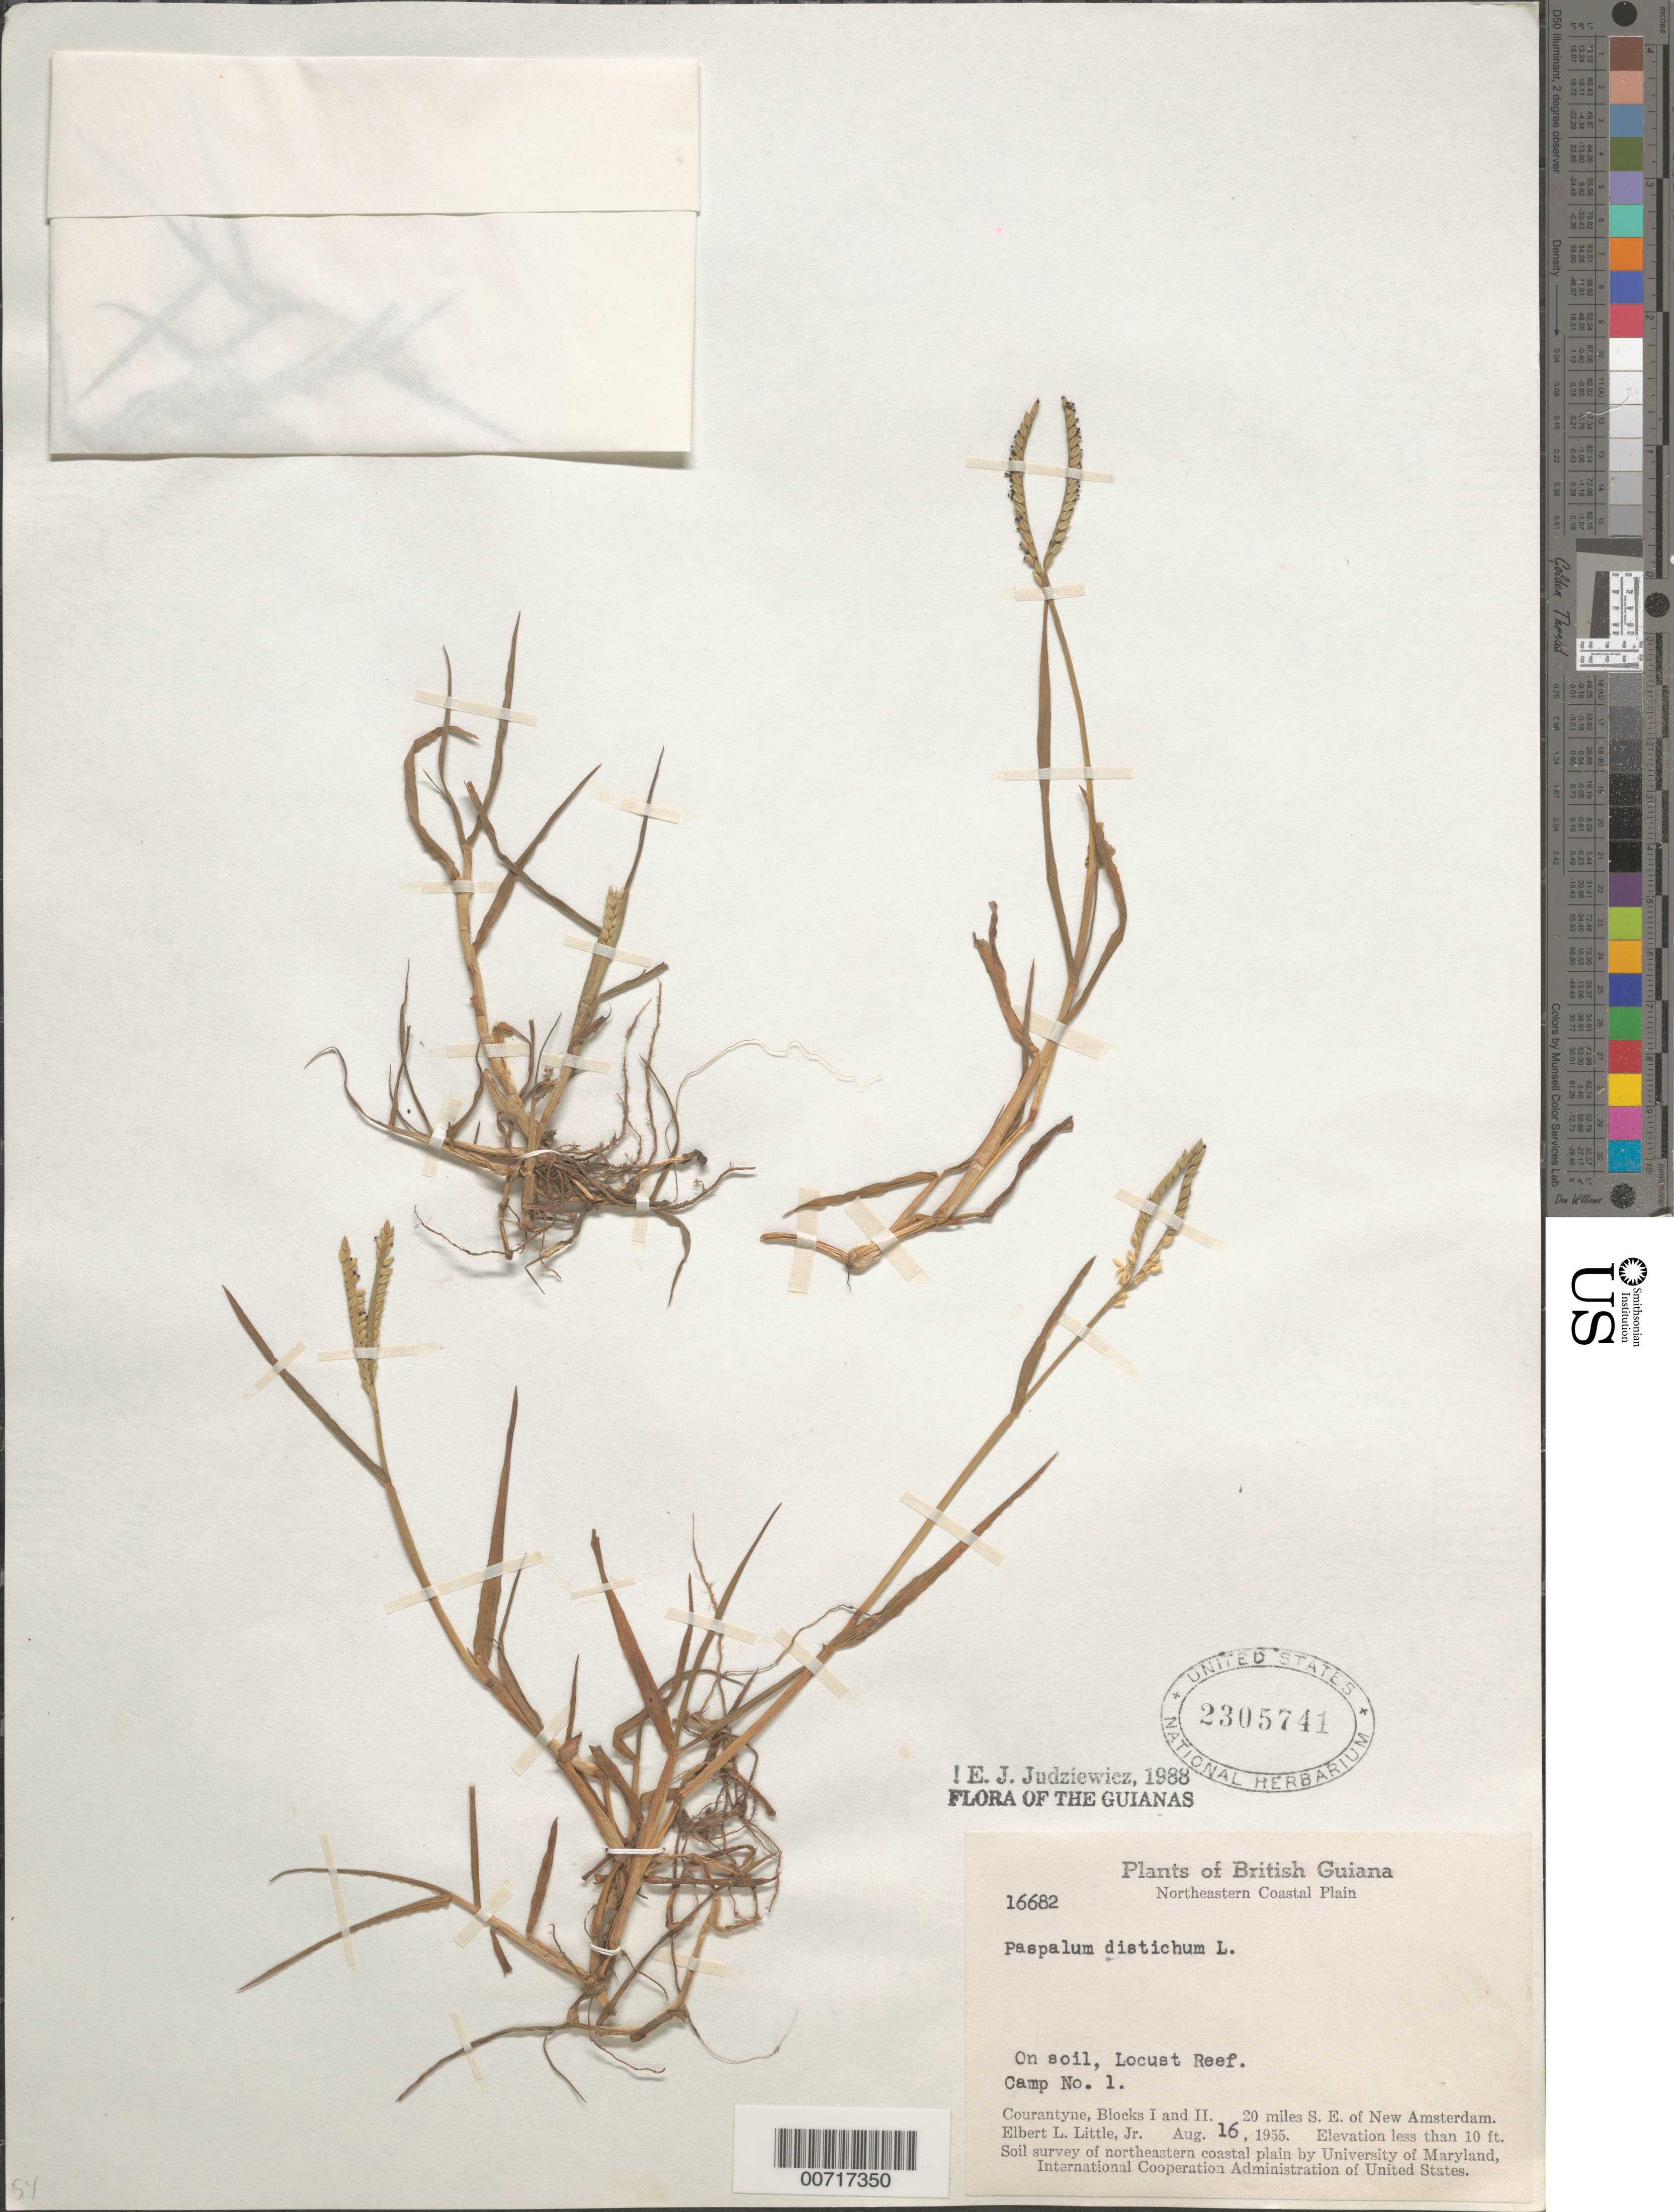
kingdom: Plantae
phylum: Tracheophyta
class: Liliopsida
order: Poales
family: Poaceae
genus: Paspalum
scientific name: Paspalum distichum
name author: L.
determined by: Judziewicz, E. J.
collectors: E. L. Little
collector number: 16682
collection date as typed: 16-Aug-55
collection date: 1955-08-16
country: Guyana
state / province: E. Berbice-Corentyne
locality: Courantyne, Blocks I & II. 20 mi. SE of New Amsterdam, Locust Reef, Camp No. 1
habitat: On soil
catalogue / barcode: US 2305741